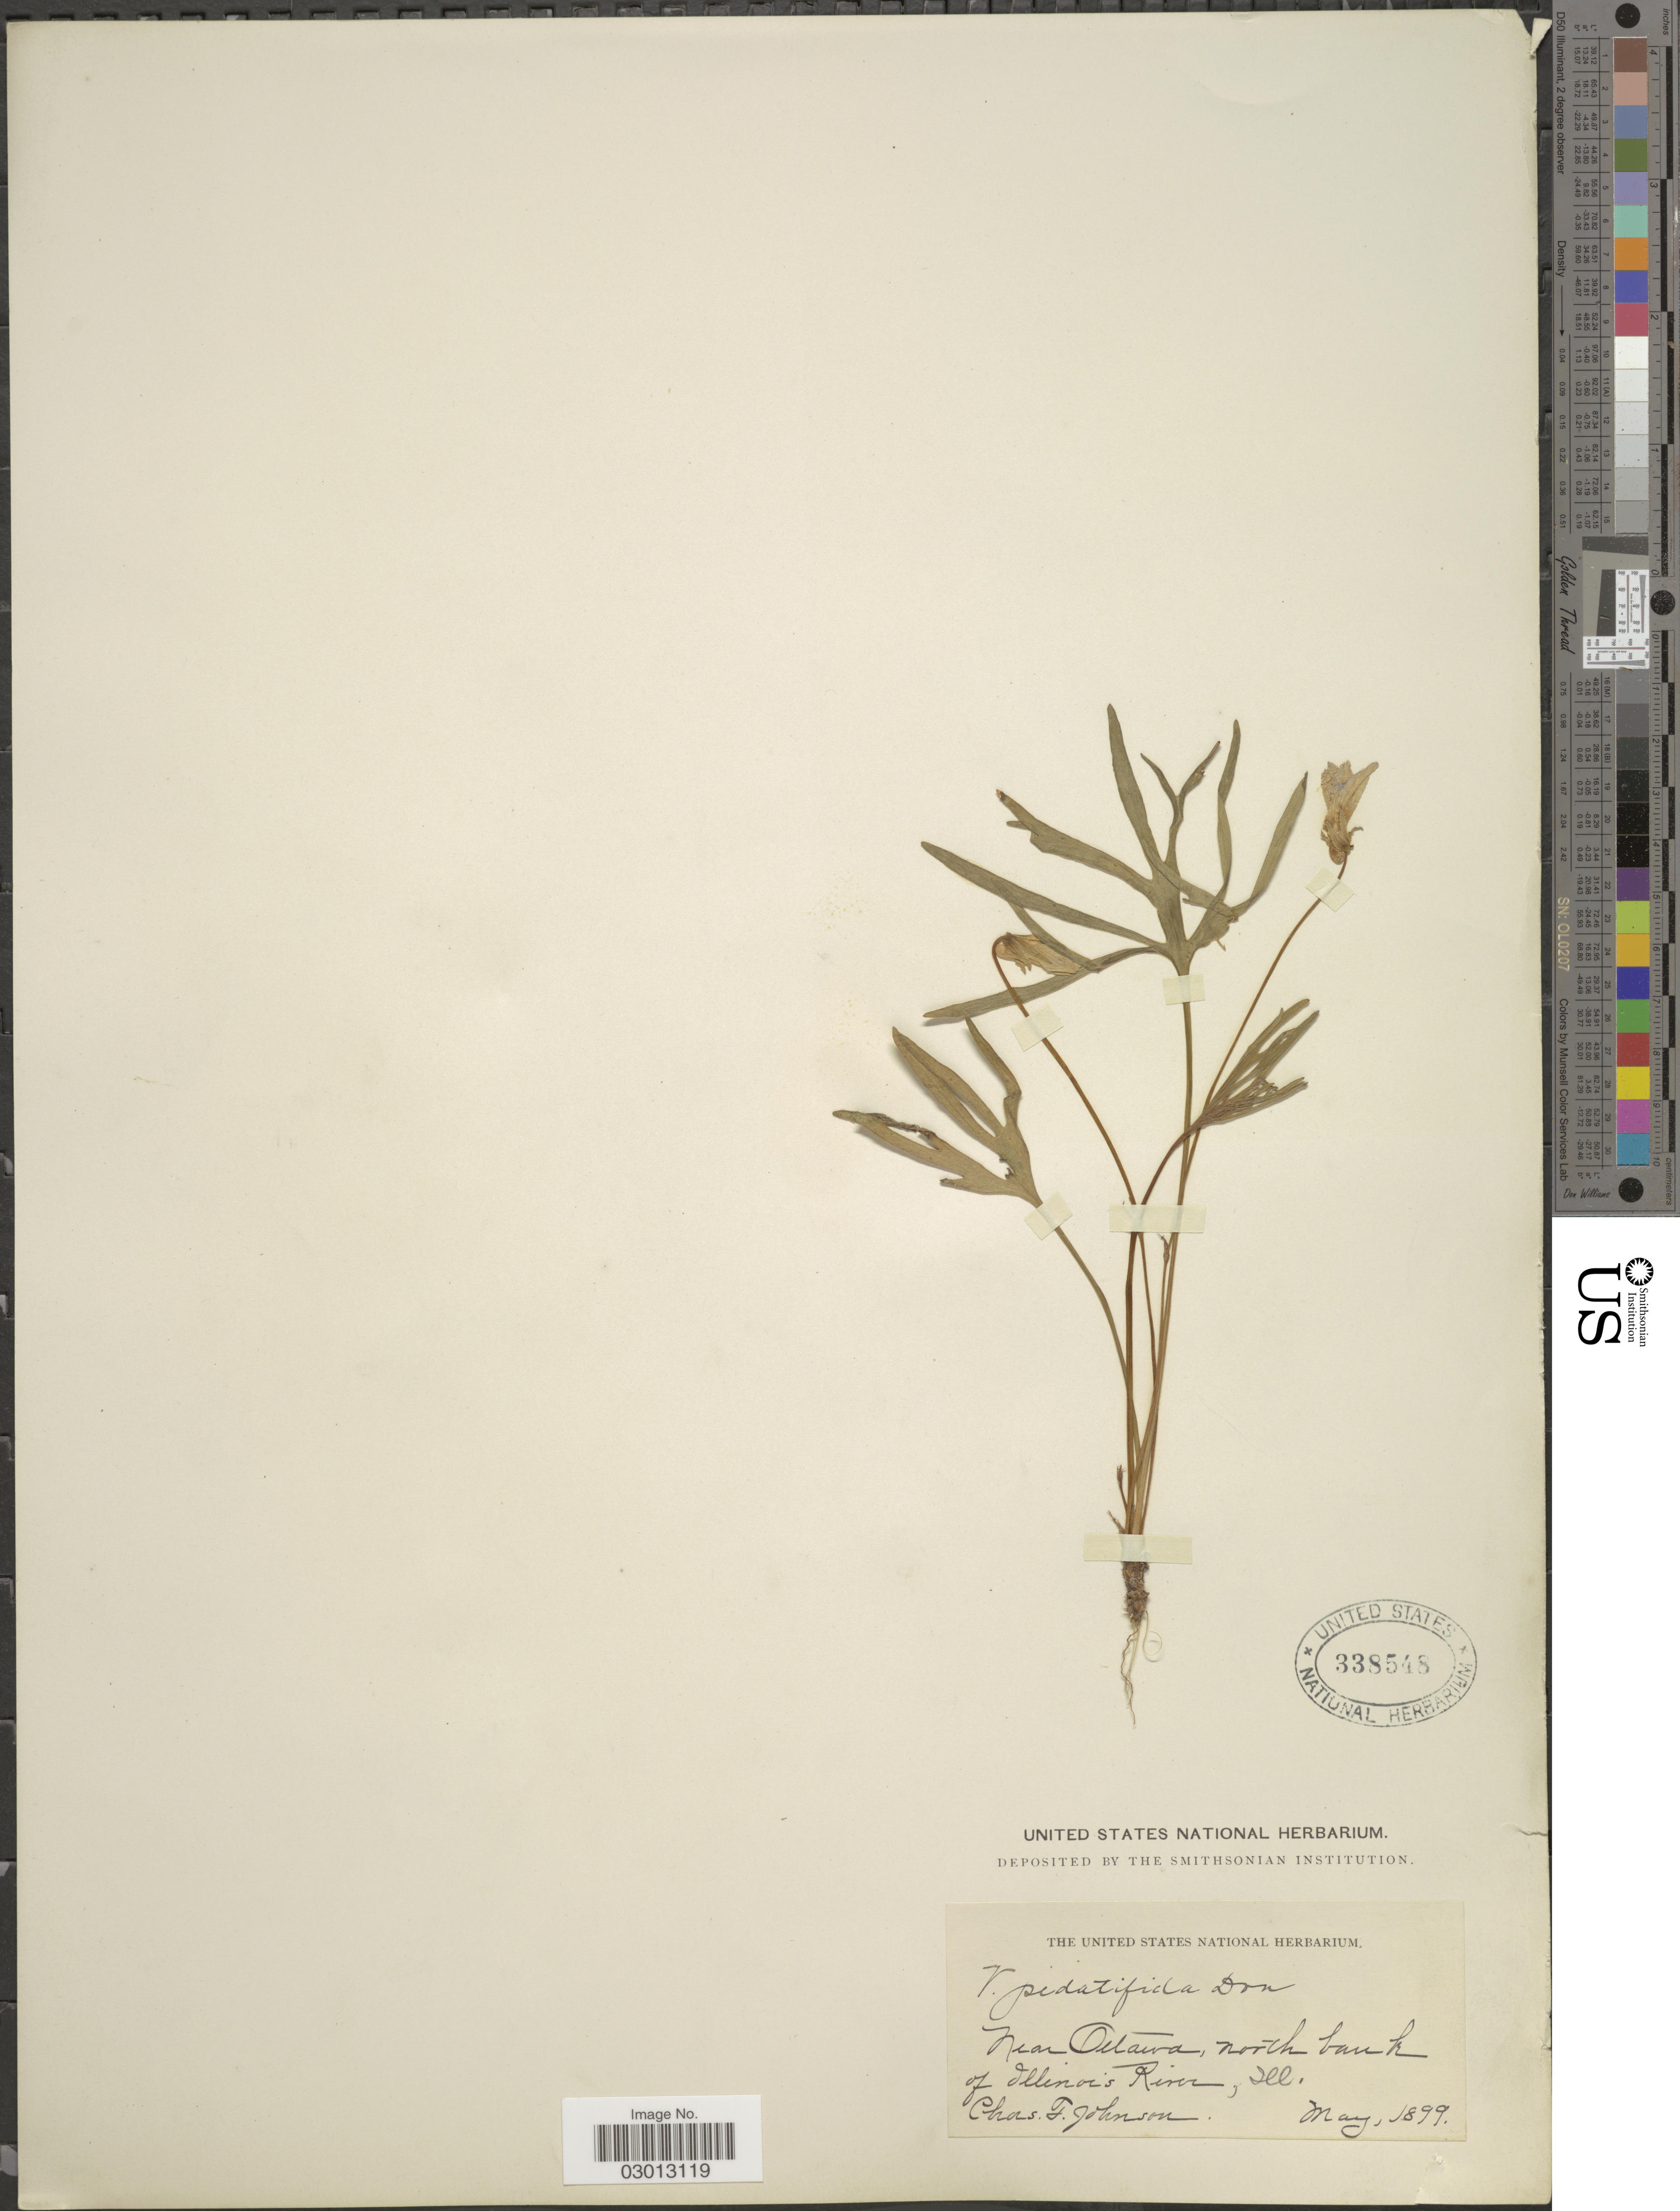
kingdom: Plantae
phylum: Tracheophyta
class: Magnoliopsida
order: Malpighiales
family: Violaceae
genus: Viola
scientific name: Viola pedatifida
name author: G. Don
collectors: C. F. Johnson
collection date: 1899-05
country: United States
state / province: Illinois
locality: Near Ottawa, north bank of Illinois River.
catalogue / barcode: US 338548